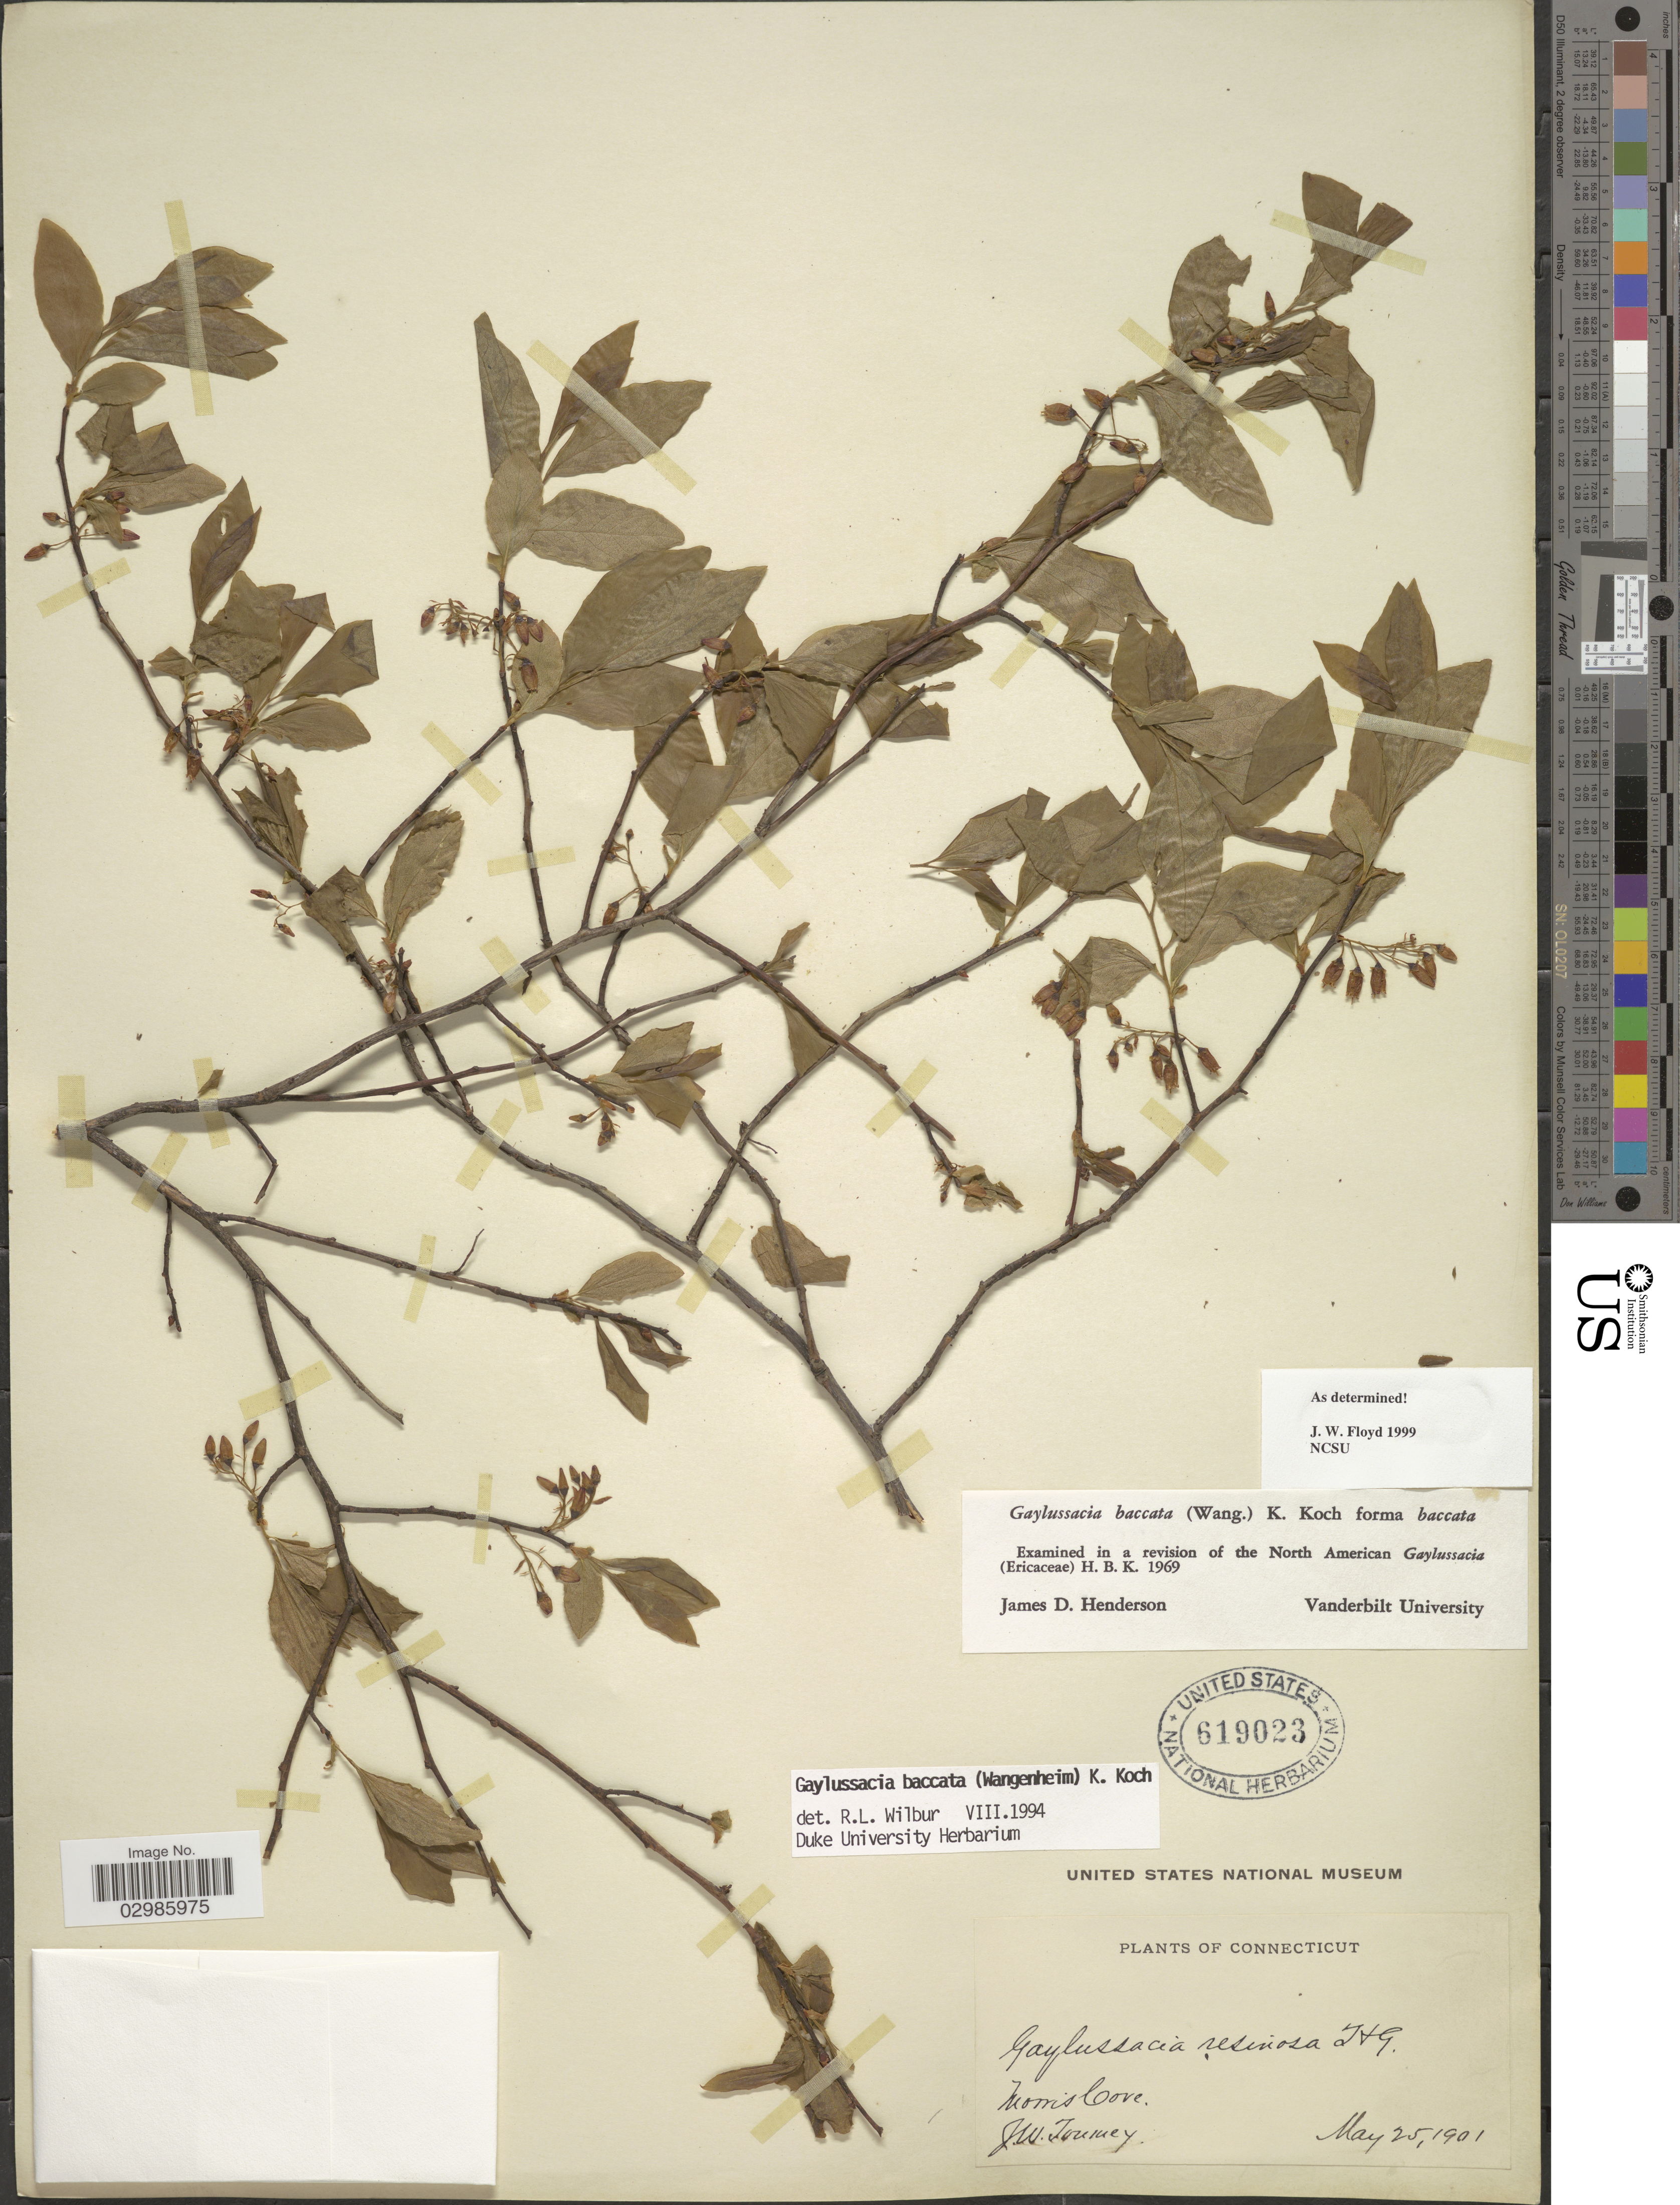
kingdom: Plantae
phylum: Tracheophyta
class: Magnoliopsida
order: Ericales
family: Ericaceae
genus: Gaylussacia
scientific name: Gaylussacia baccata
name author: (Wangenh.) K. Koch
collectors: J. W. Toumey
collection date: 1990-05-25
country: United States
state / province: Connecticut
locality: Morris Cove.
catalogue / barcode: US 619023